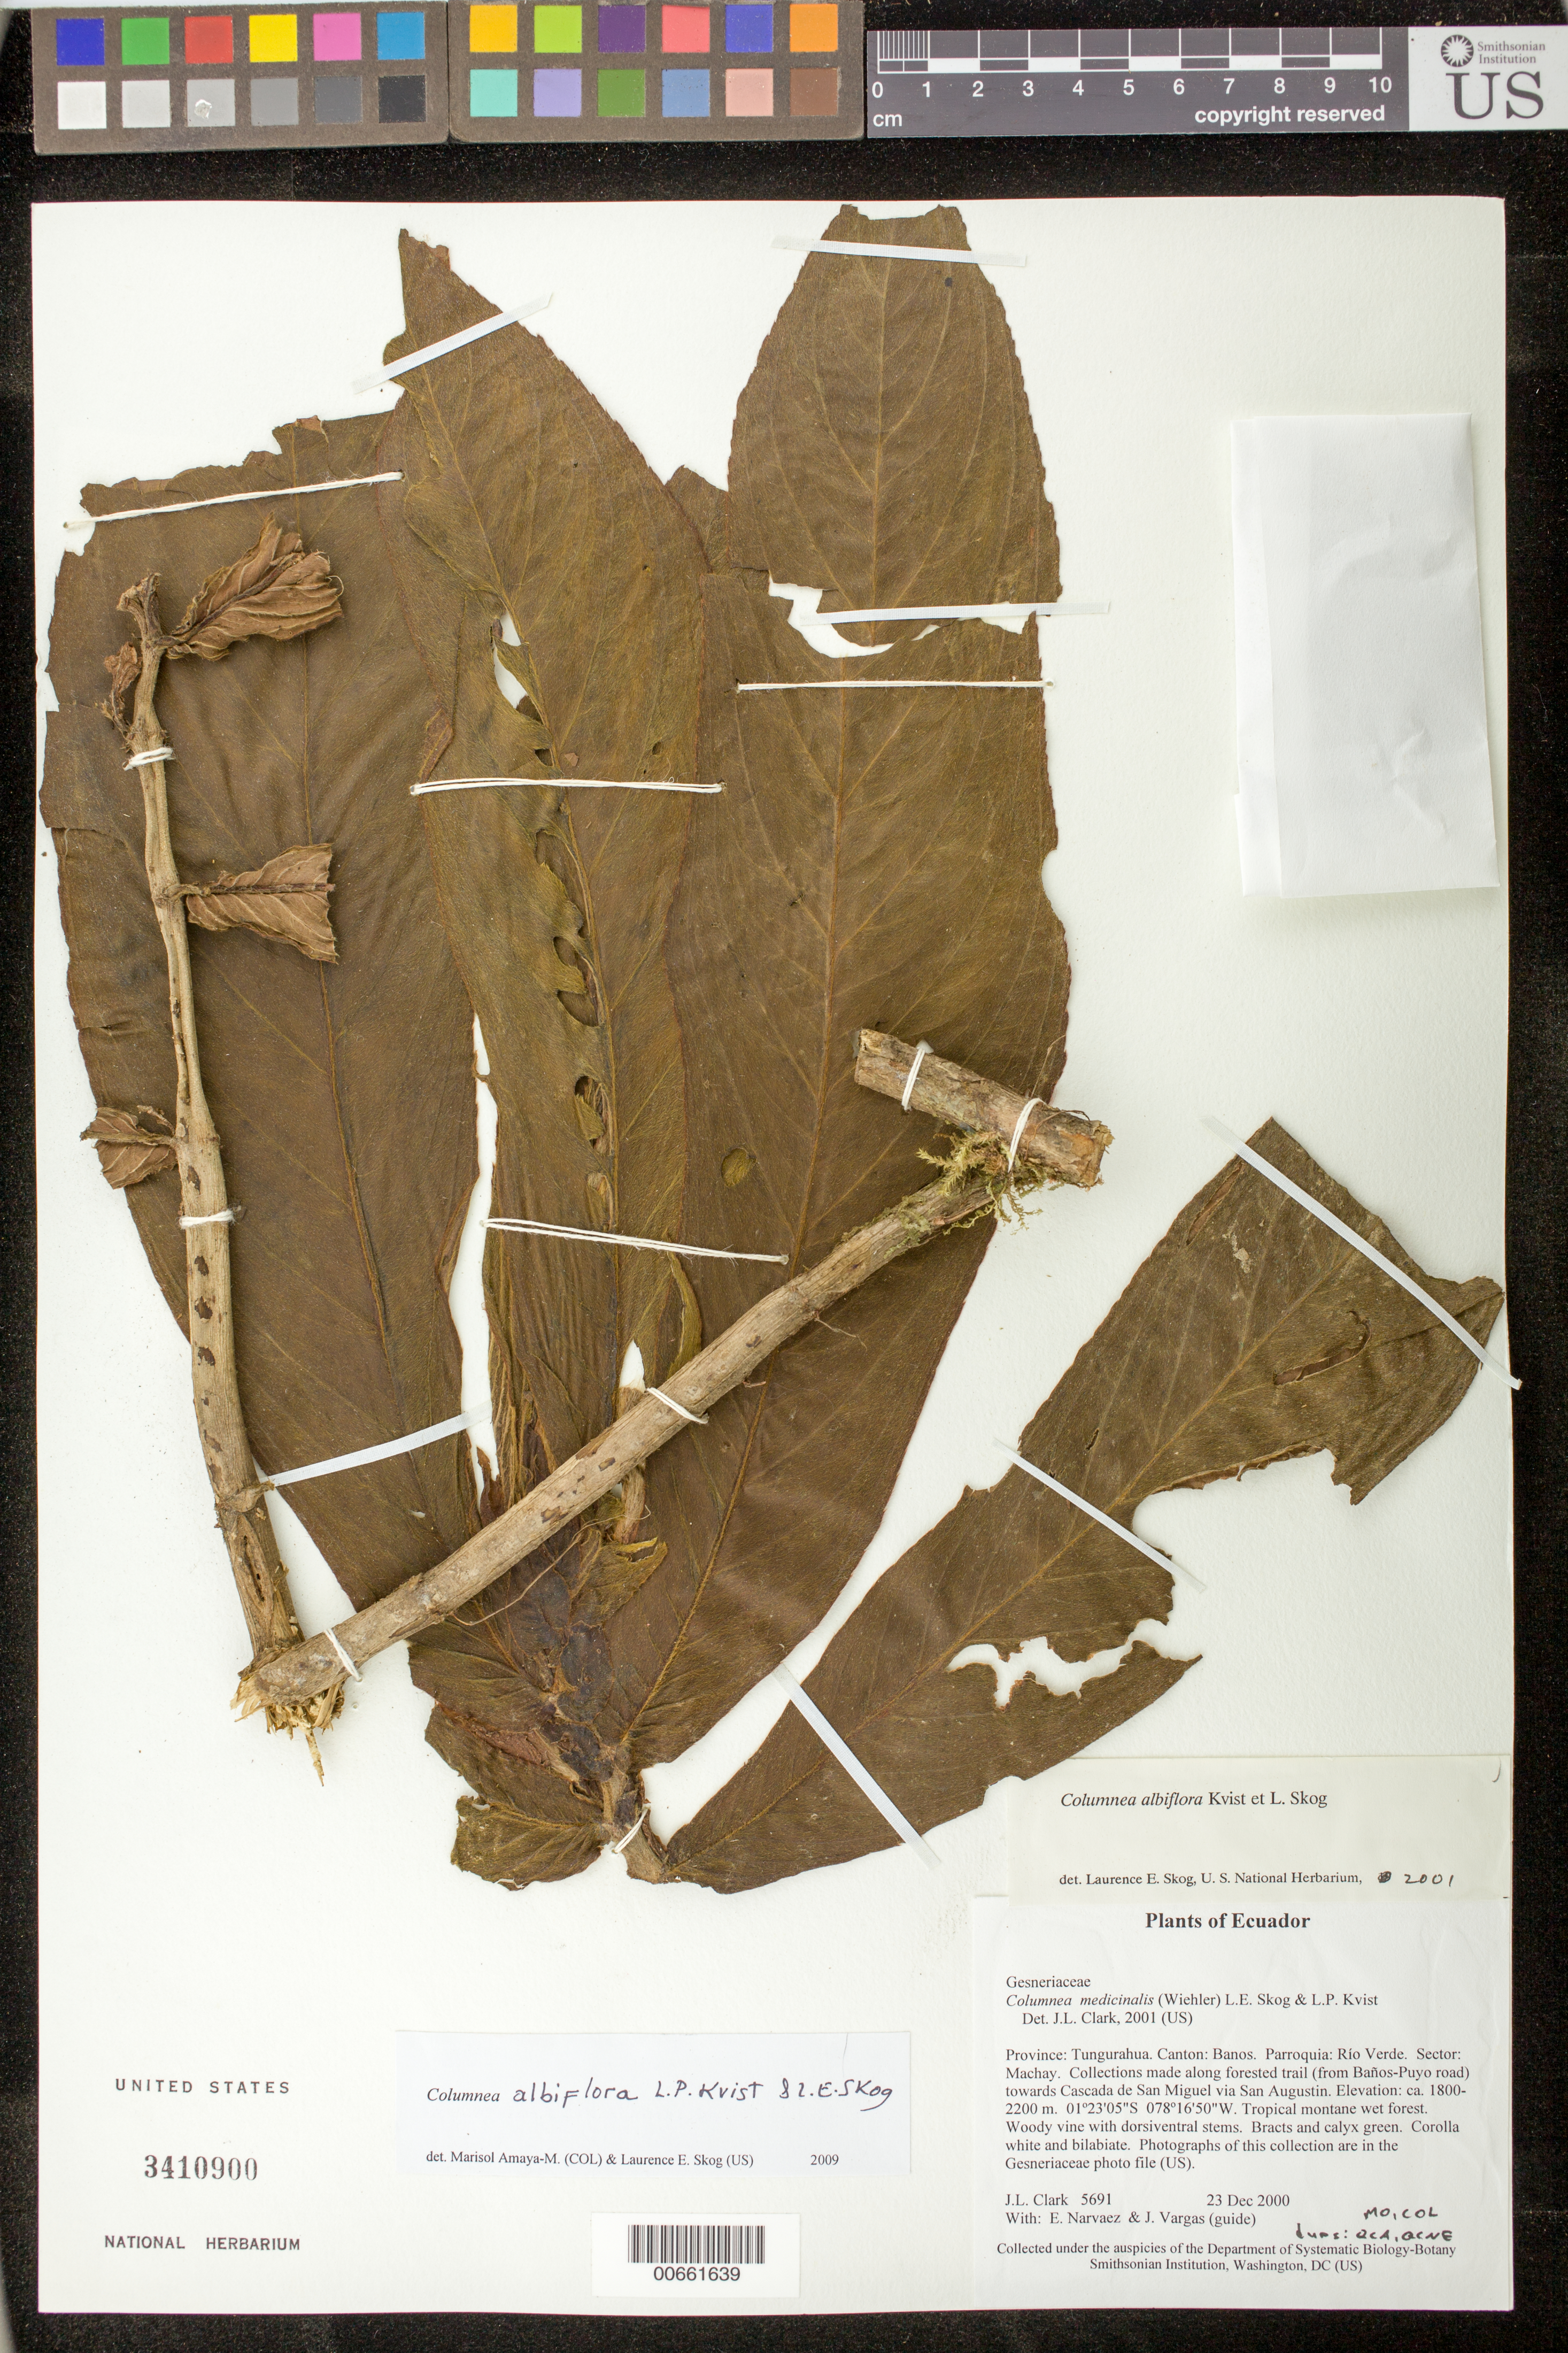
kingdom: Plantae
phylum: Tracheophyta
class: Magnoliopsida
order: Lamiales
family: Gesneriaceae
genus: Columnea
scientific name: Columnea albiflora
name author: L.P. Kvist & L.E. Skog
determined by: Clark, J. L., (SEL), The Marie Selby Botanical Garden (UNITED STATES)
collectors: J. L. Clark, E. Narváez & J. Vargas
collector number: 5691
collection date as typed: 23 Dec 2000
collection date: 2000-12-23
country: Ecuador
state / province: Tungurahua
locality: Cantón: Banos. Parroquia: Río Verde. Sector: Machay. Collections made along forested trail (from Baños-Puyo road) towards Cascada de San Miguel via San Augustin.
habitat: Tropical montane wet forest.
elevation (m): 1800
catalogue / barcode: US 3410900